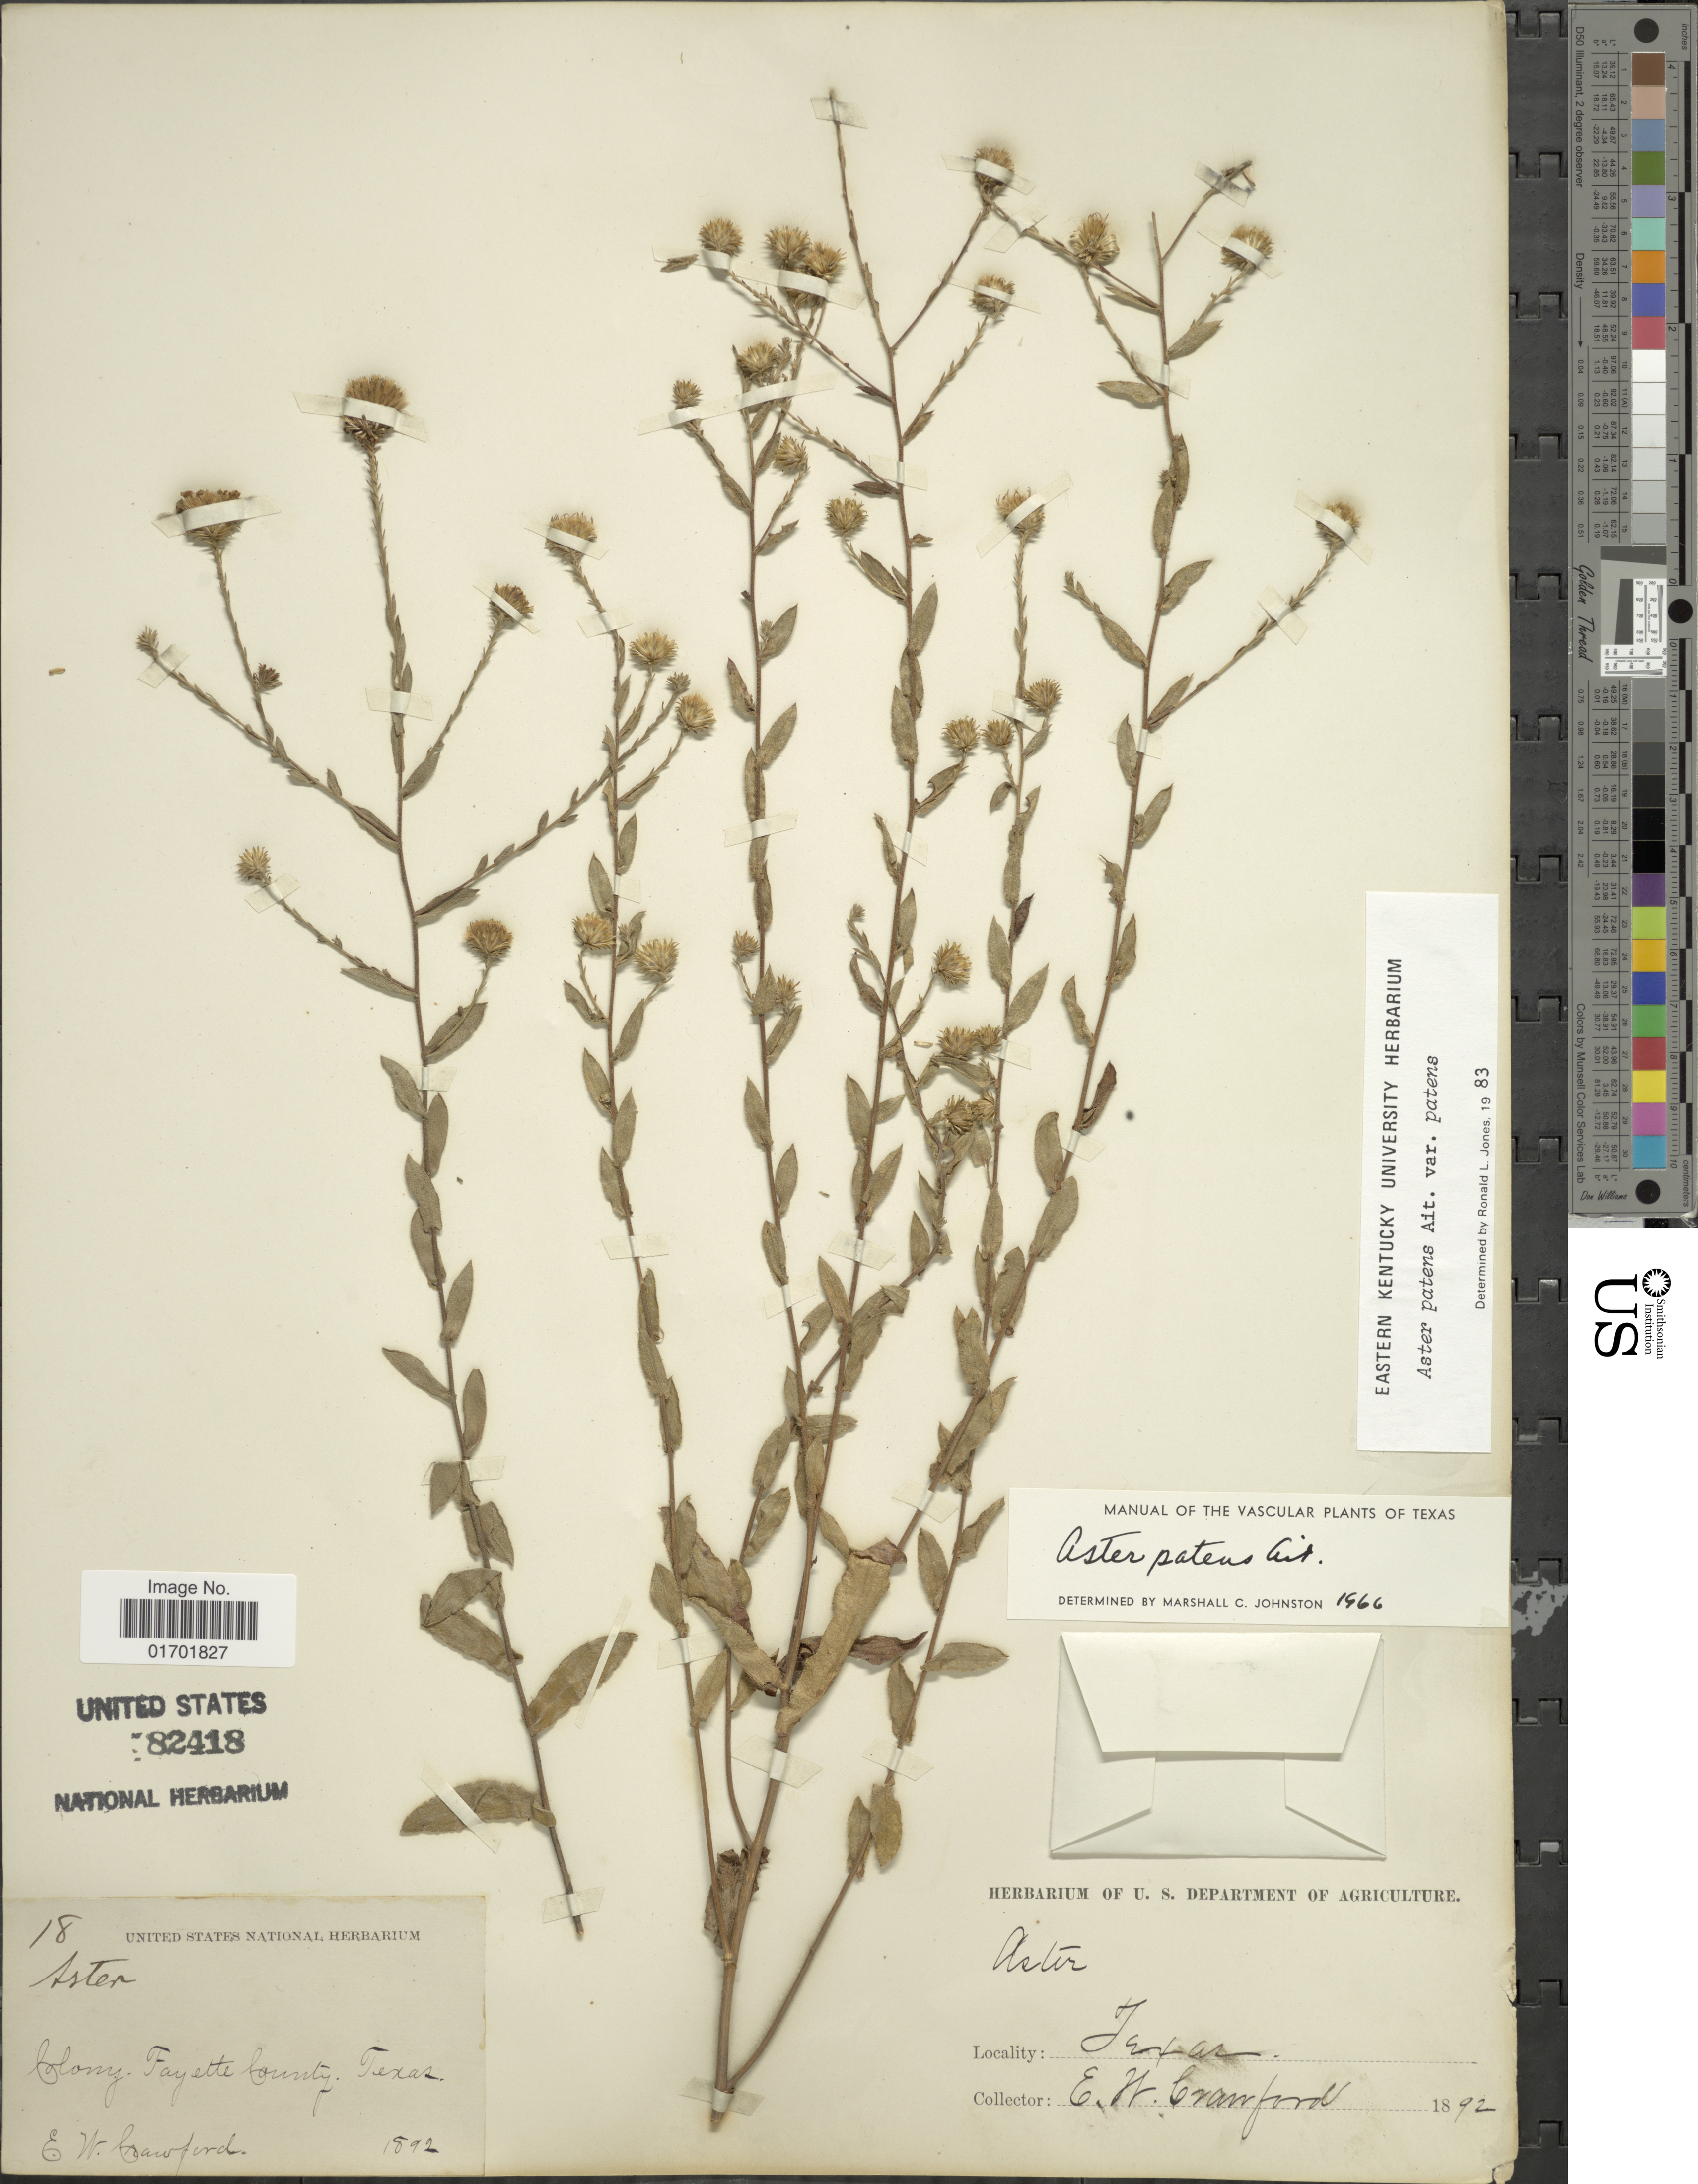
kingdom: Plantae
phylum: Tracheophyta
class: Magnoliopsida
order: Asterales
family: Asteraceae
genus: Symphyotrichum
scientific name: Symphyotrichum patens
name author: (Aiton) G.L. Nesom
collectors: E. Crawford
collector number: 18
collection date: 1892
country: United States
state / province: Texas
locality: Colony Fayette County.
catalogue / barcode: US 82418